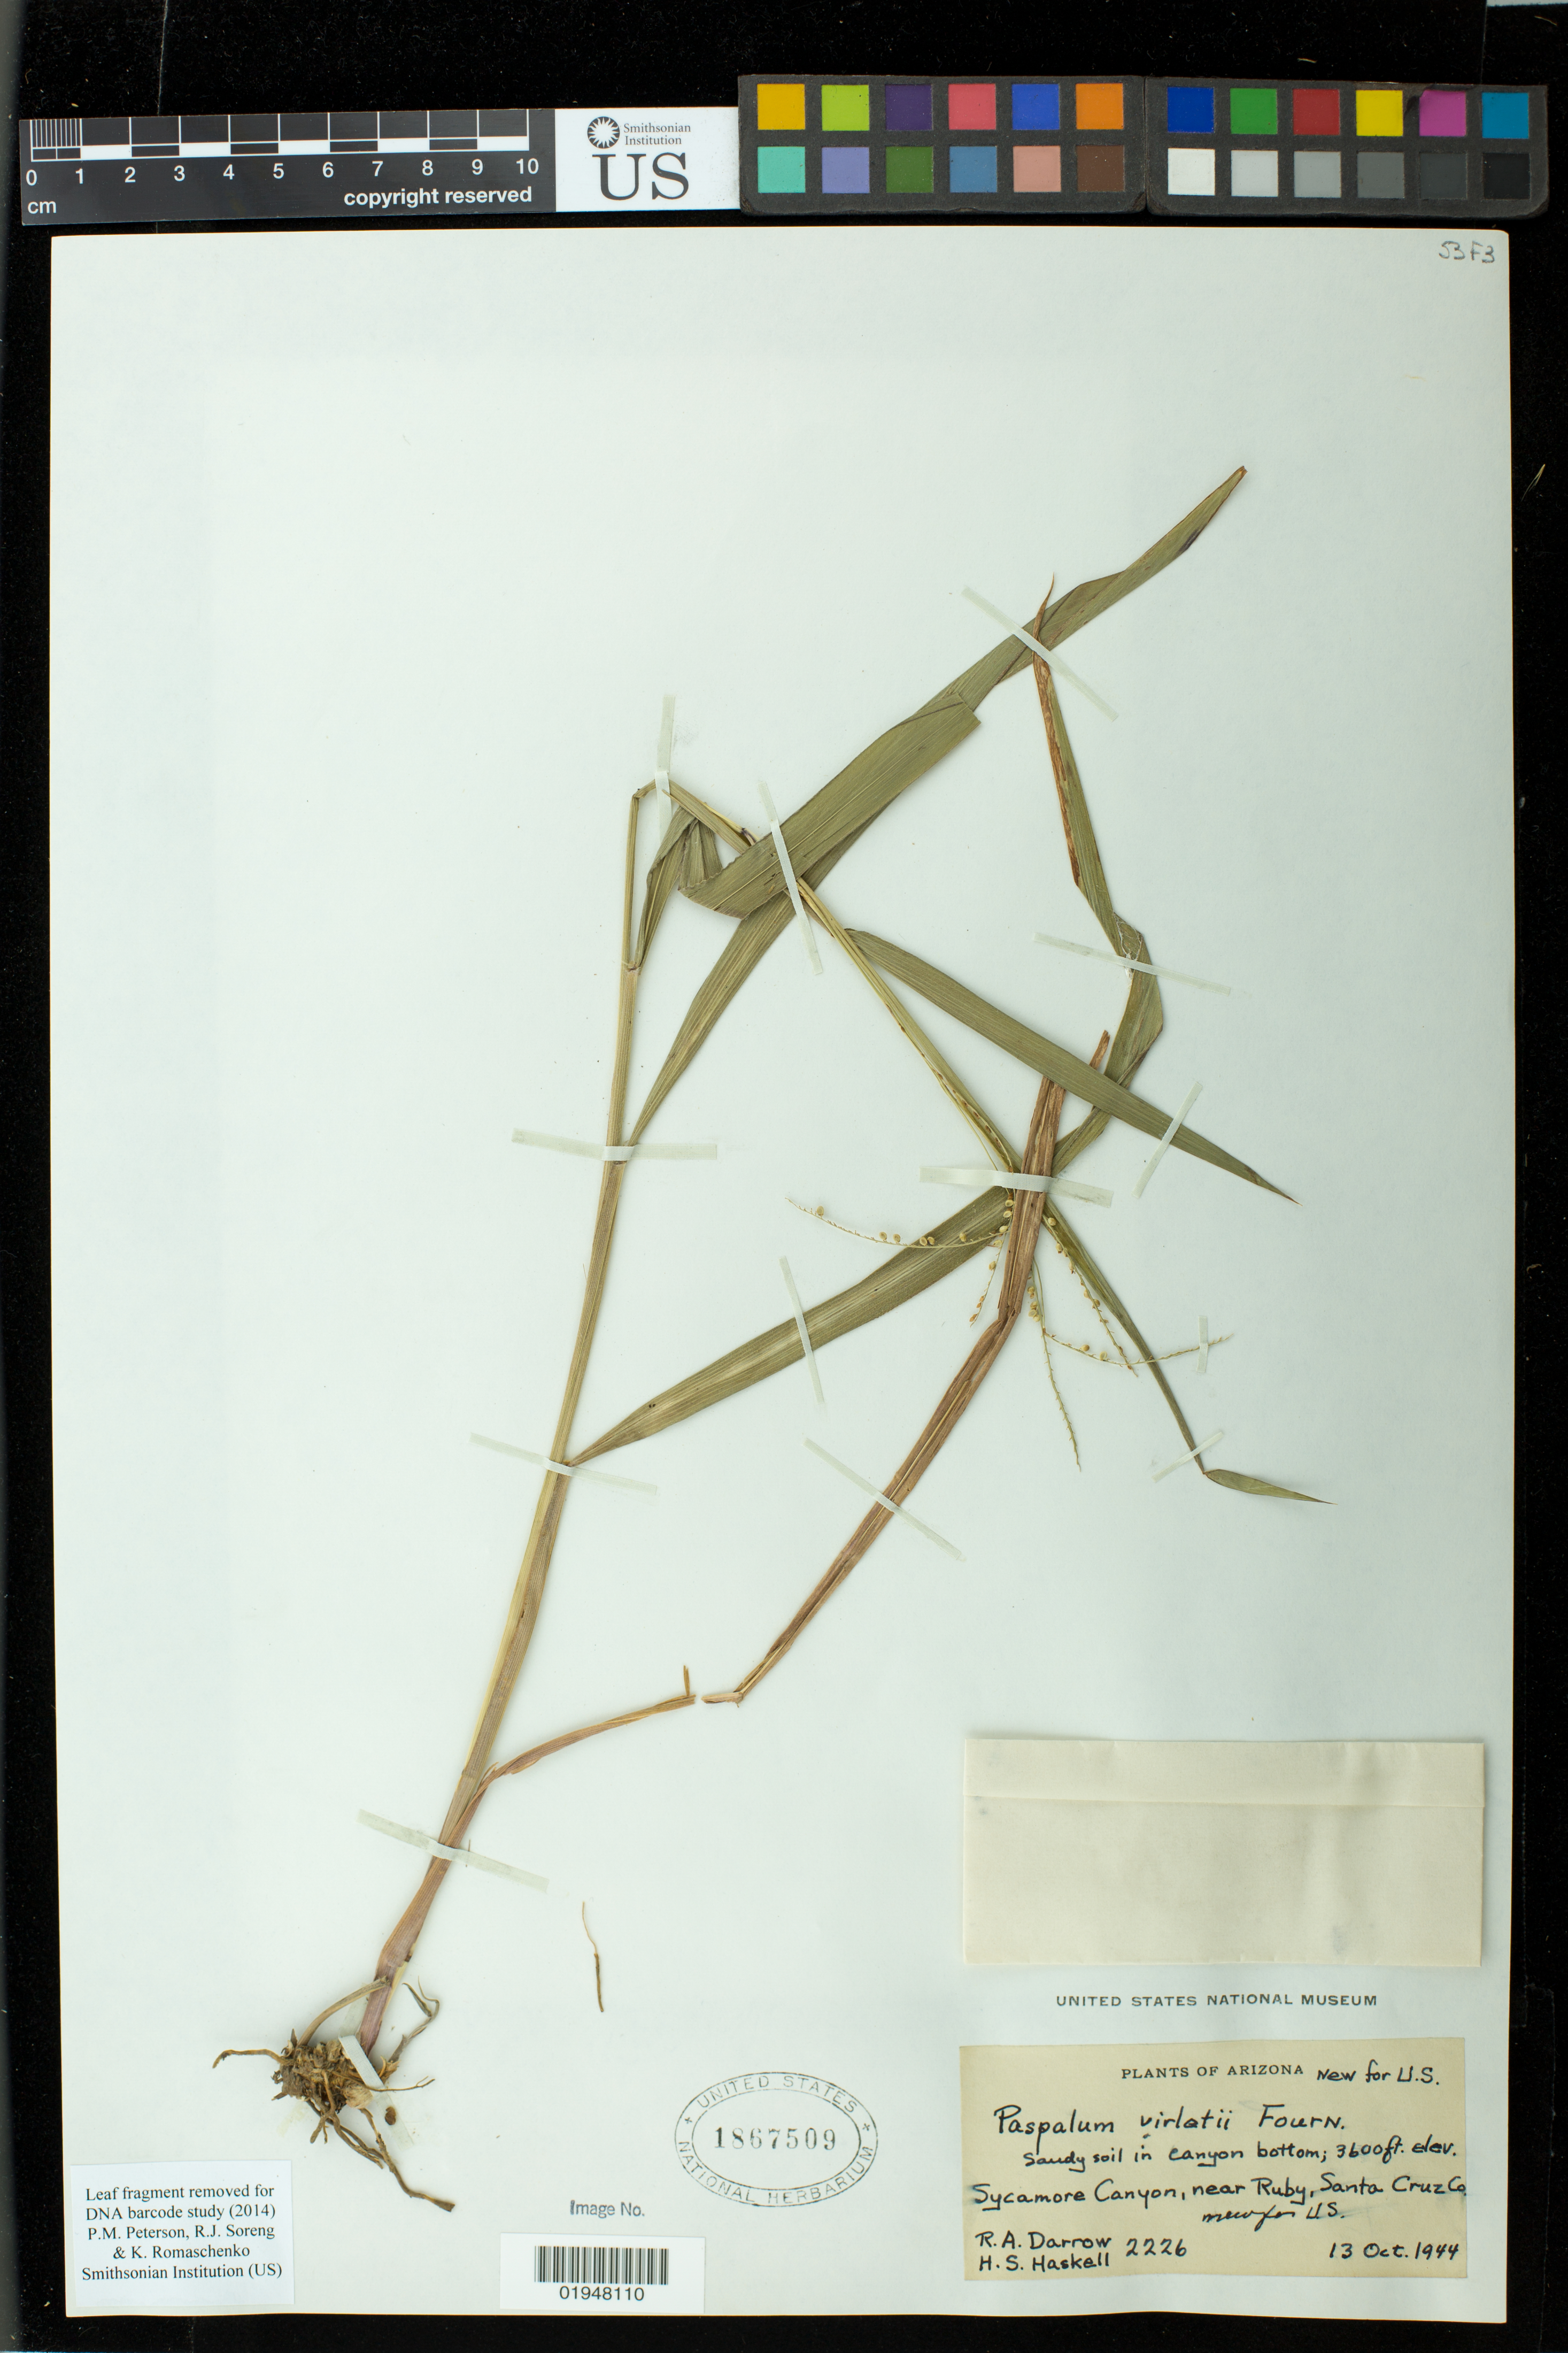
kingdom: Plantae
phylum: Tracheophyta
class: Liliopsida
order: Poales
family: Poaceae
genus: Paspalum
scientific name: Paspalum virletii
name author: E. Fourn.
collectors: R. A. Darrow & H. Haskell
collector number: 2226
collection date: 1944-10-13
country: United States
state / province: Arizona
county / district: Santa Cruz County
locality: Sycamore Canyon, near Ruby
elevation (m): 1097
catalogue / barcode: US 1867509